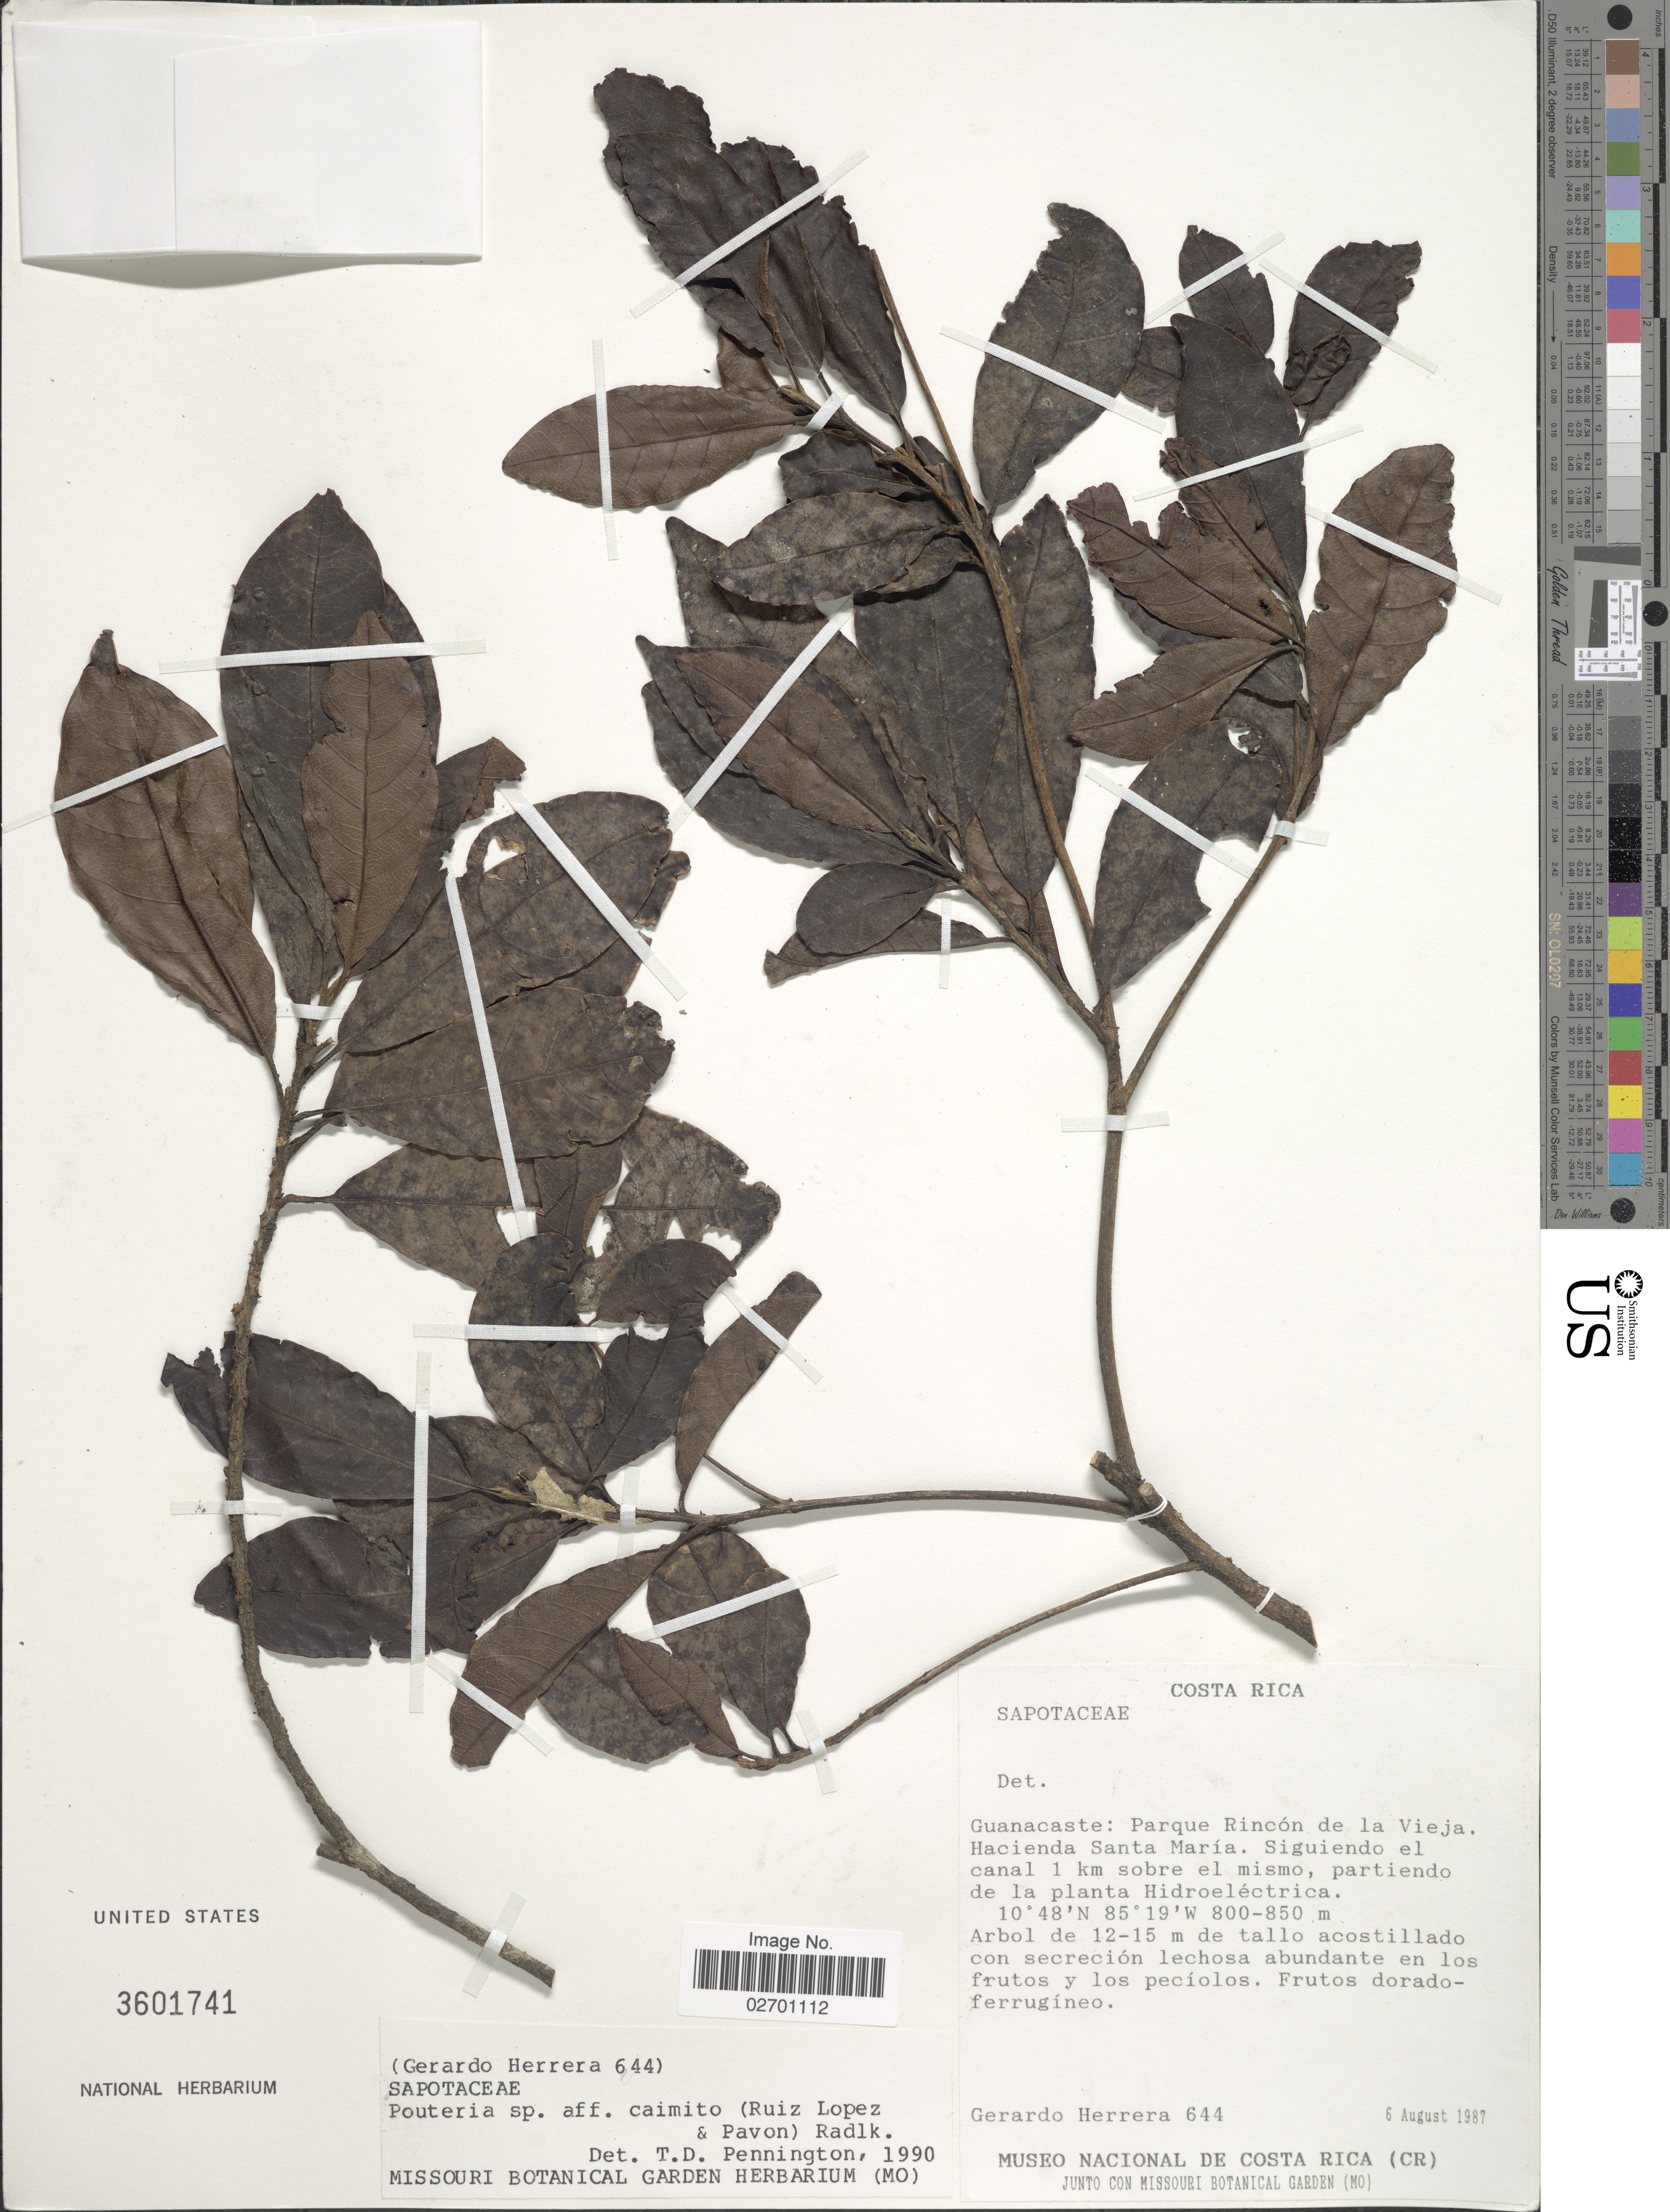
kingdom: Plantae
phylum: Tracheophyta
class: Magnoliopsida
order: Ericales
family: Sapotaceae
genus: Pouteria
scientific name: Pouteria caimito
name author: (Ruiz & Pav.) Radlk.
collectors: G. Herrera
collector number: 644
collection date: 1987-08-06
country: Costa Rica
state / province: Guanacaste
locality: Parque Rincon de la Vieja. Hacienda Santa Maria. Siguiendo el canal 1 km sobre el mismo, partiendo de la planta Hidroelectrica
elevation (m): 800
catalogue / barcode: US 3601741